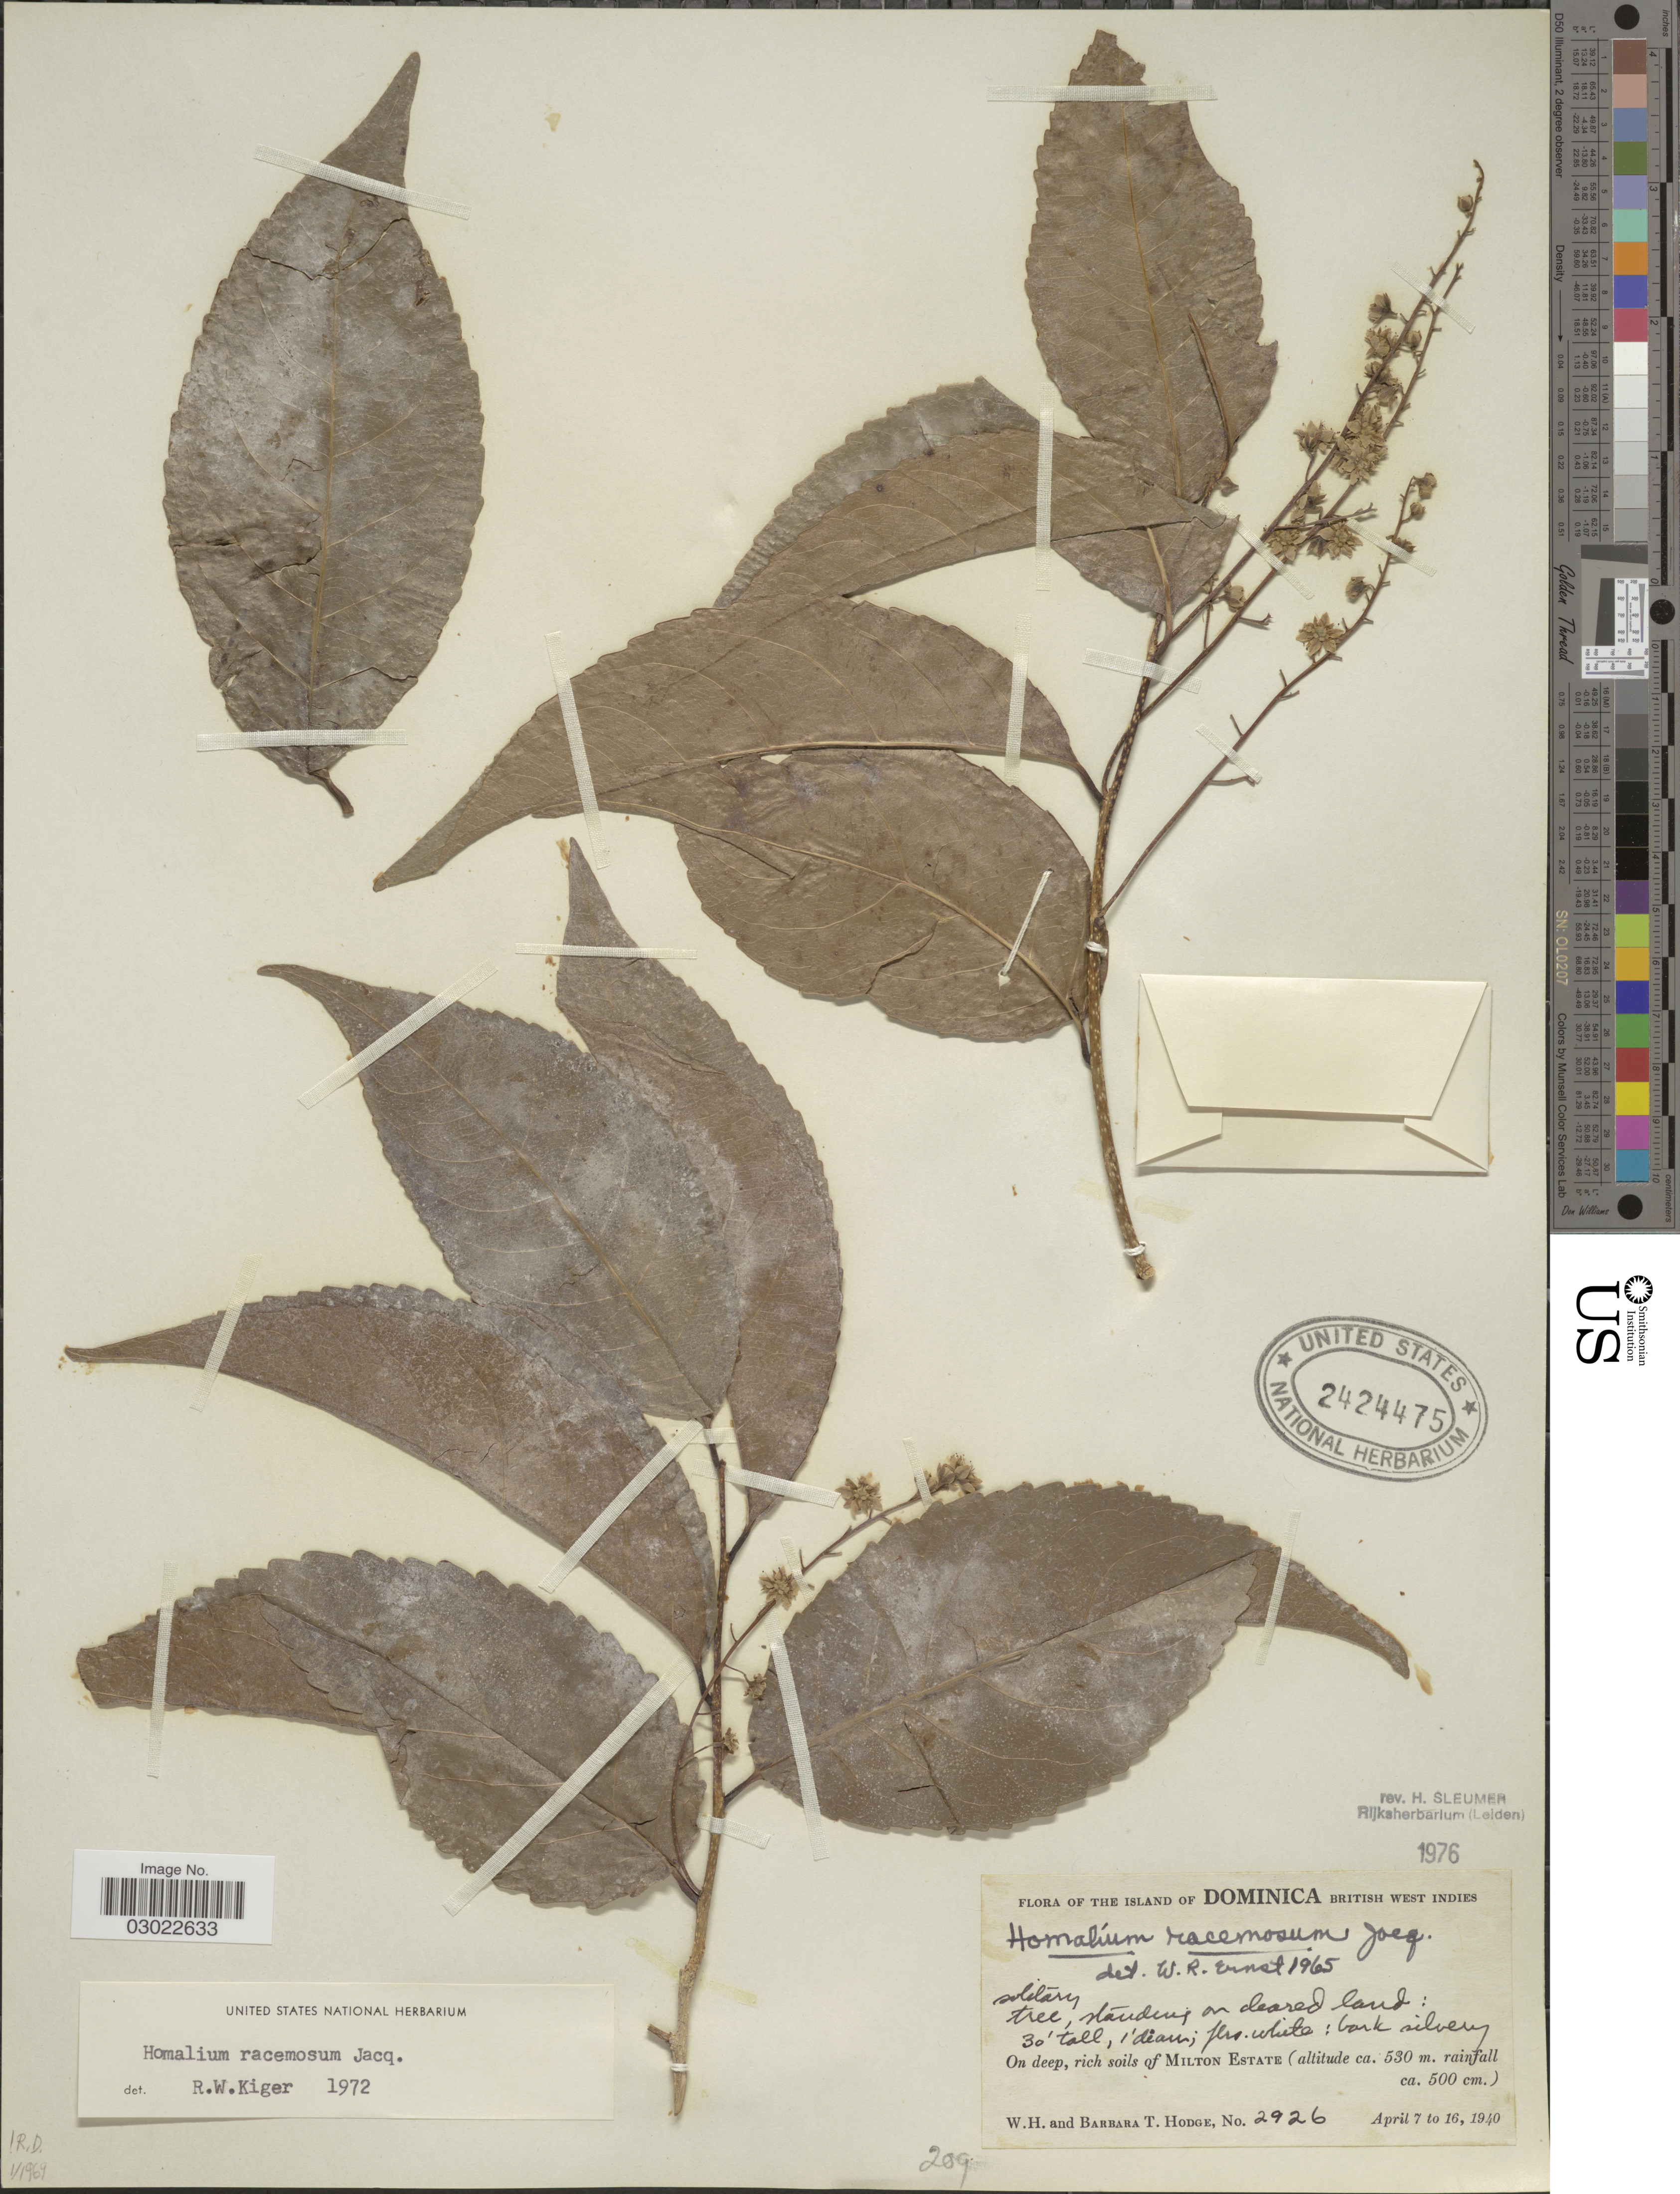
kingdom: Plantae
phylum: Tracheophyta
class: Magnoliopsida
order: Malpighiales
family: Salicaceae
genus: Homalium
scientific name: Homalium racemosum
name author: Jacq.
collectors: W. Hodge & B. Hodge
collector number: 2926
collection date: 1940-04-07/1940-04-16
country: Dominica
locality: The Island of Dominica British West Indies. On deep, rich soils of Milton Estate.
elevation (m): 530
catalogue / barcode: US 2424475